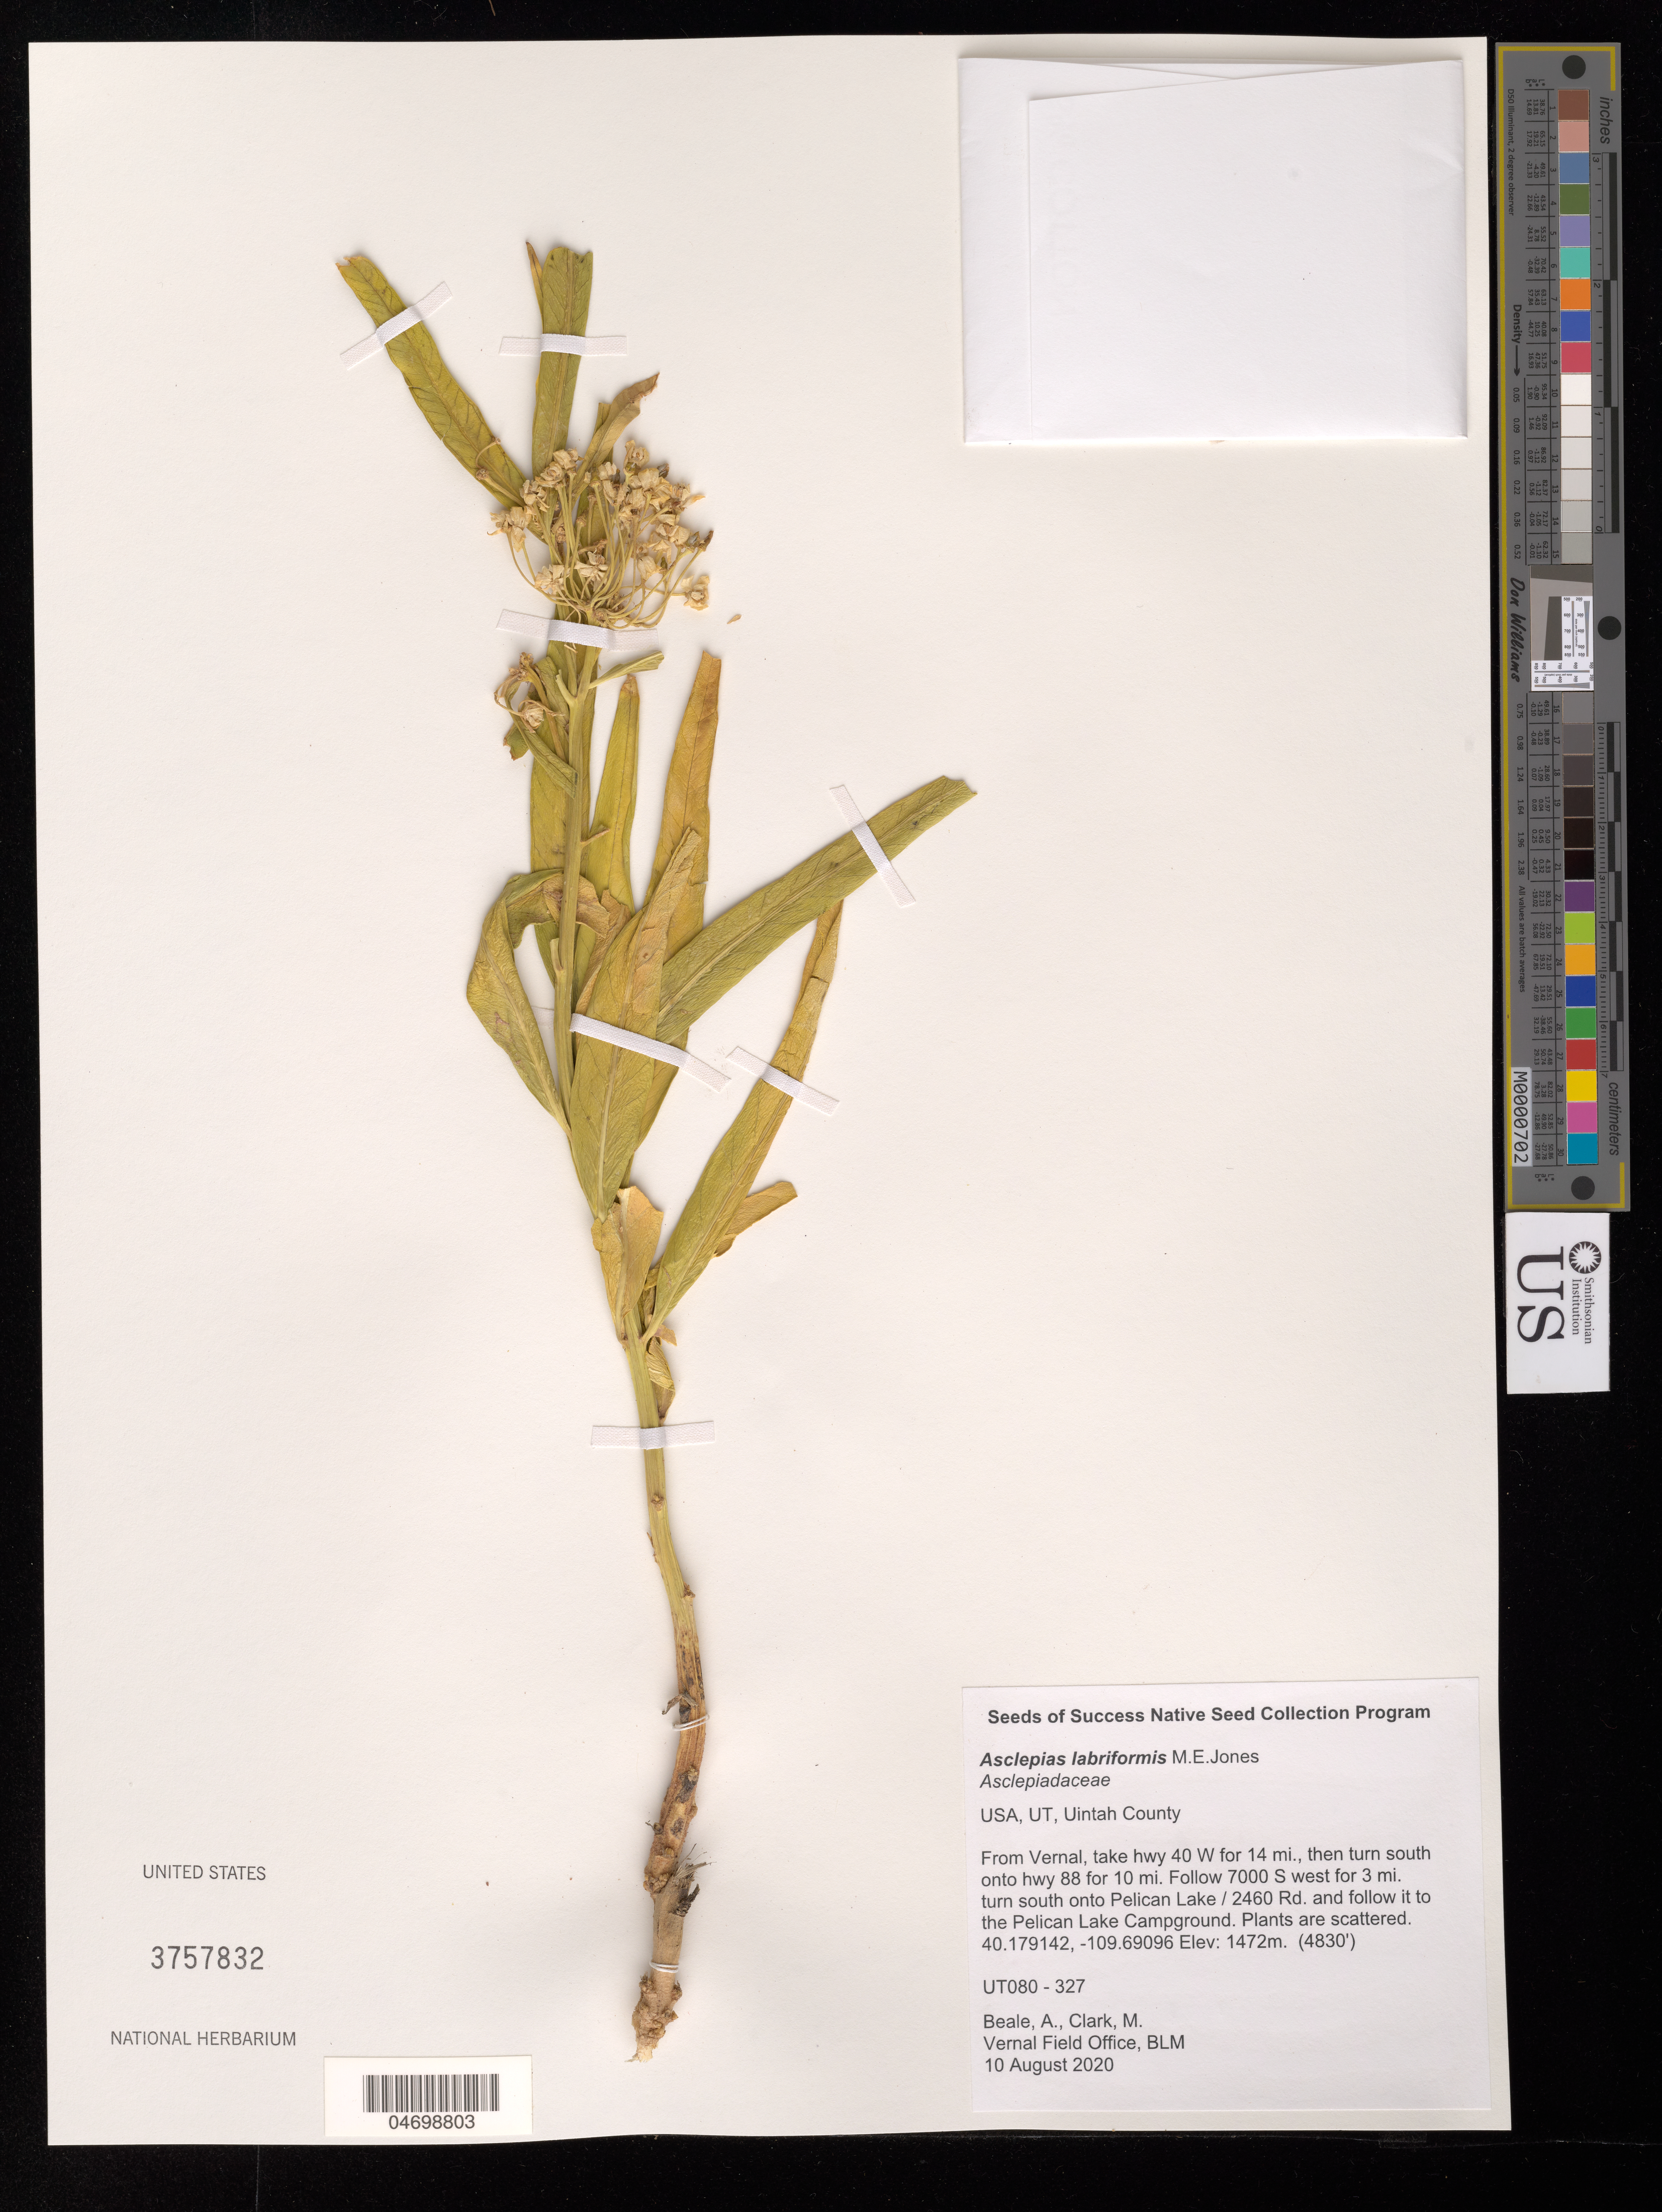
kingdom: Plantae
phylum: Tracheophyta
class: Magnoliopsida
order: Gentianales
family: Apocynaceae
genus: Asclepias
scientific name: Asclepias labriformis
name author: M.E. Jones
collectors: A. Beale & M. Clark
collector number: UT080-327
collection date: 2020-08-10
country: United States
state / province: Utah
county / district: Uintah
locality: Pelican Lake Campground.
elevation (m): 1472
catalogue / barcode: US 3757832